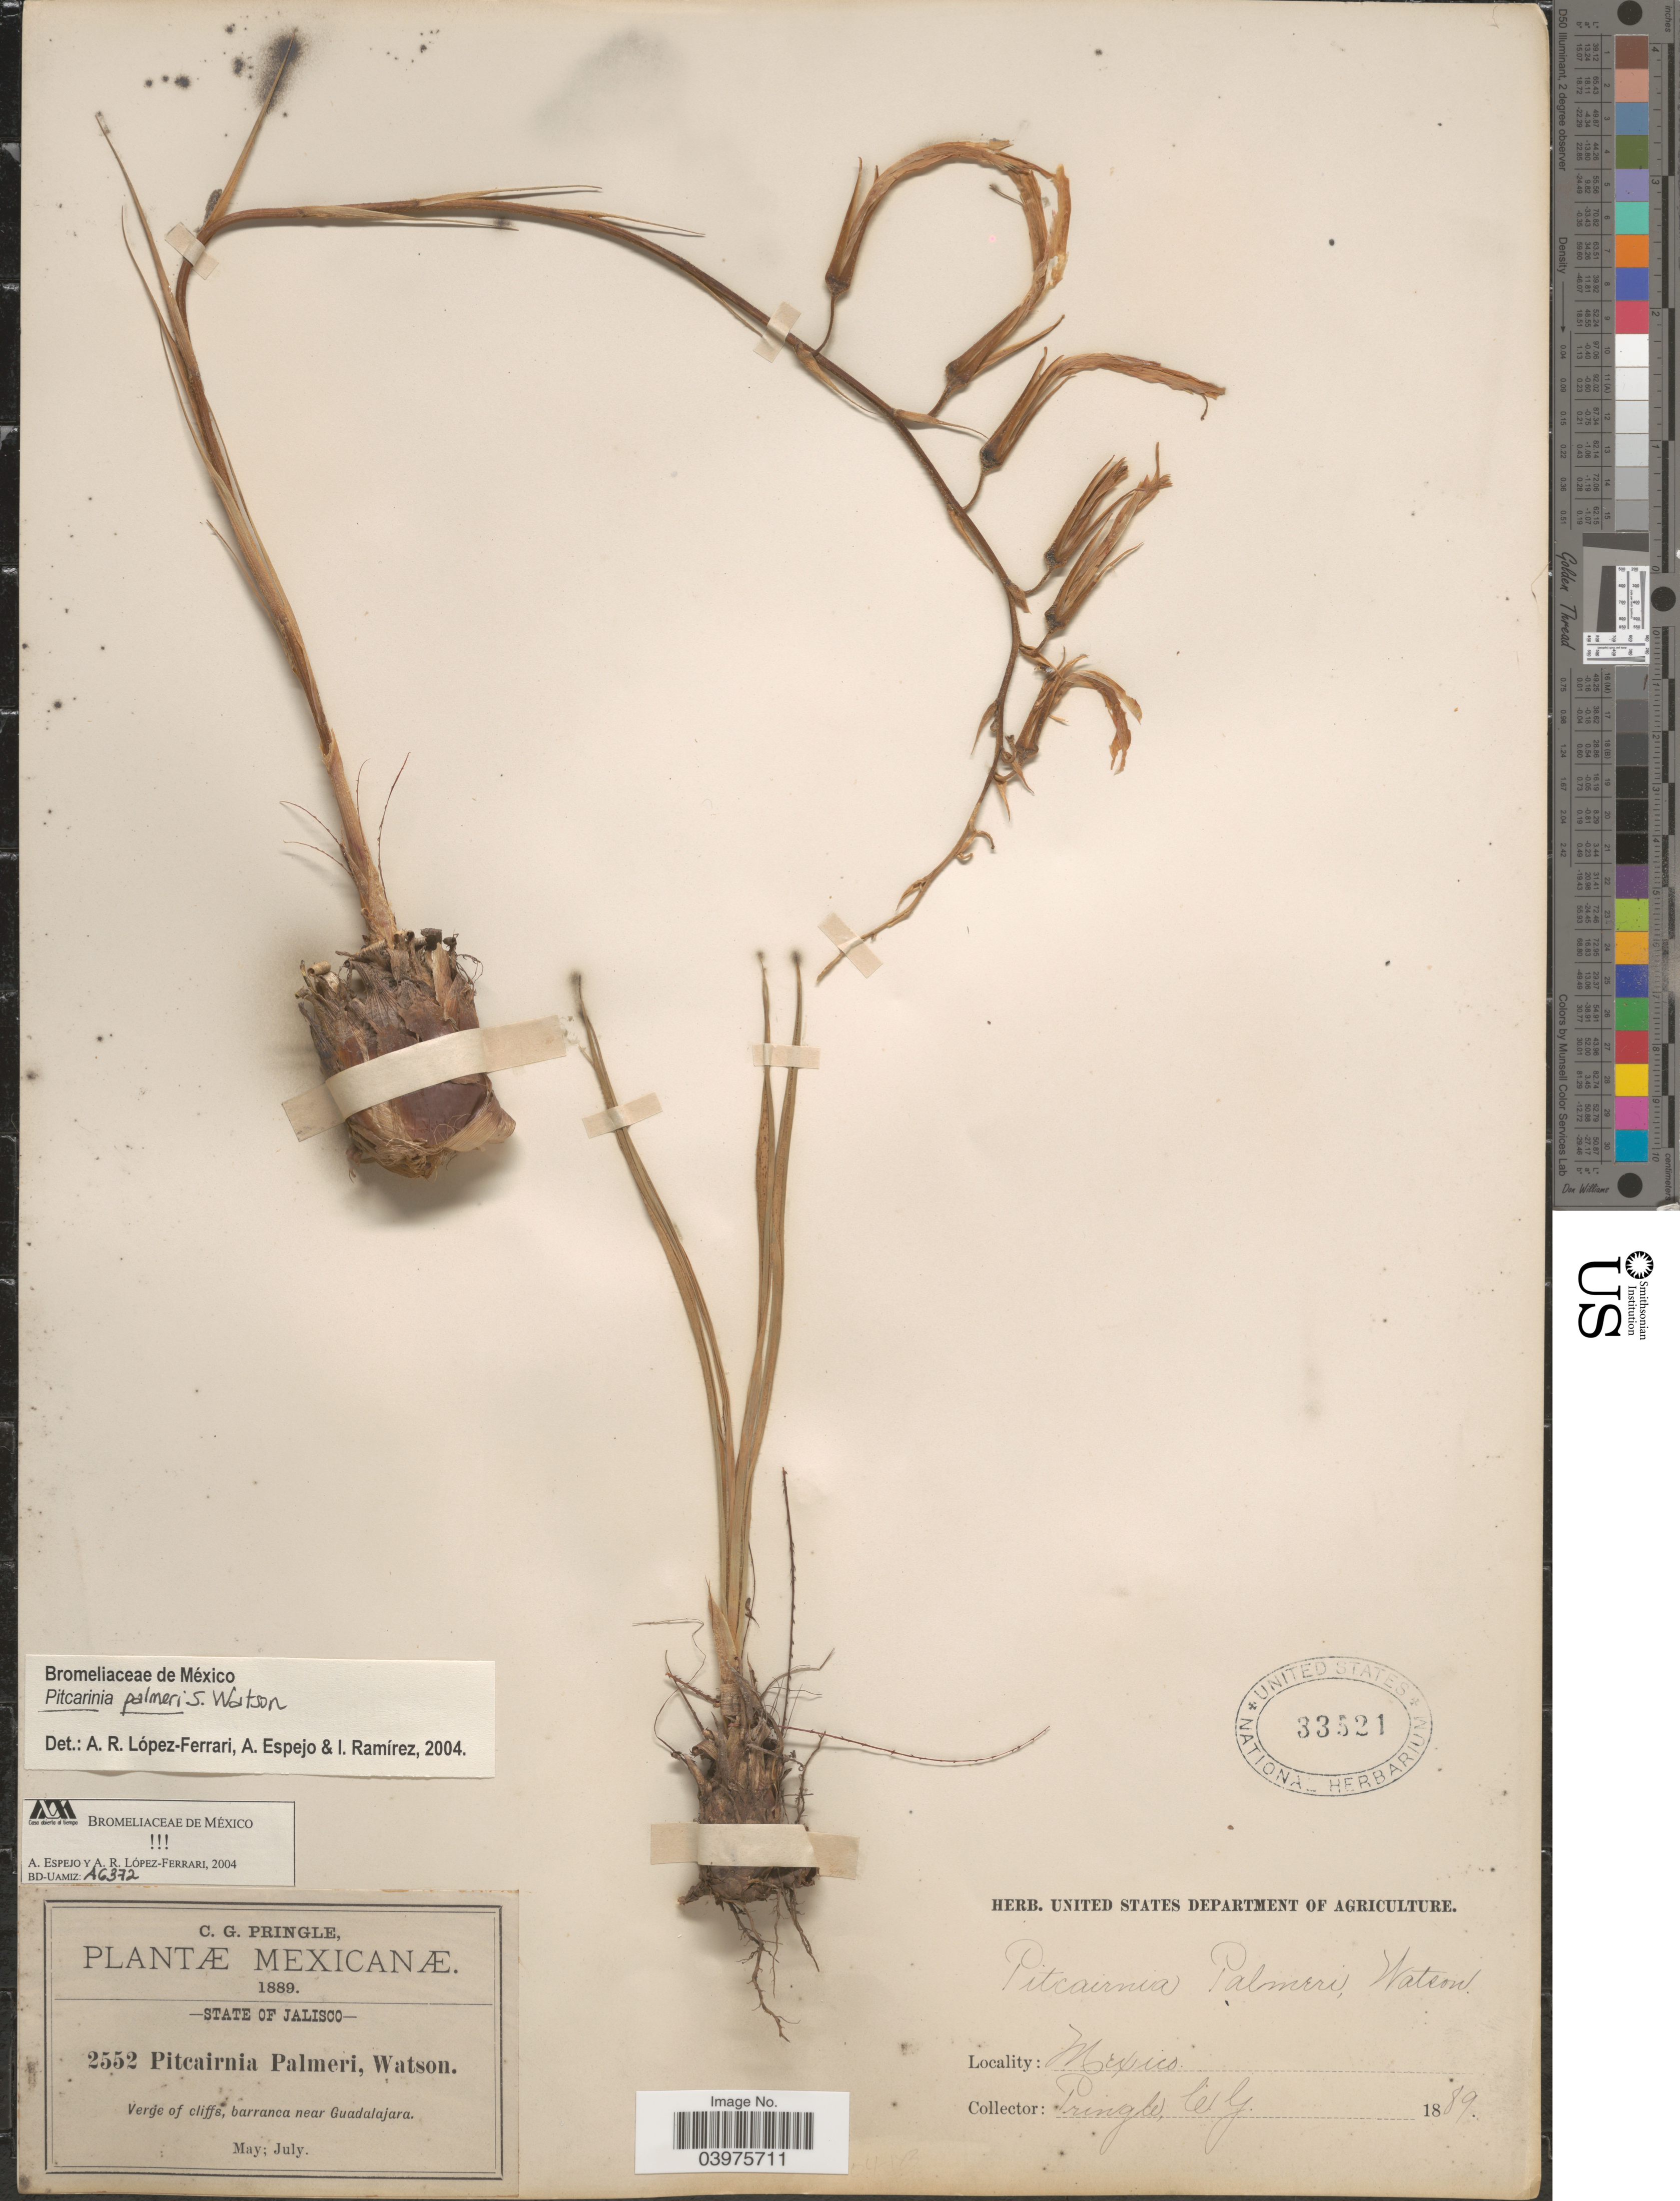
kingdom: Plantae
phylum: Tracheophyta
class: Liliopsida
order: Poales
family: Bromeliaceae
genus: Pitcairnia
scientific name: Pitcairnia palmeri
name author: S. Watson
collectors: C. G. Pringle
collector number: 2552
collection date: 1889-05/1889-07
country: Mexico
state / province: Jalisco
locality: Barranca near Guadalajara.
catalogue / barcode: US 33521